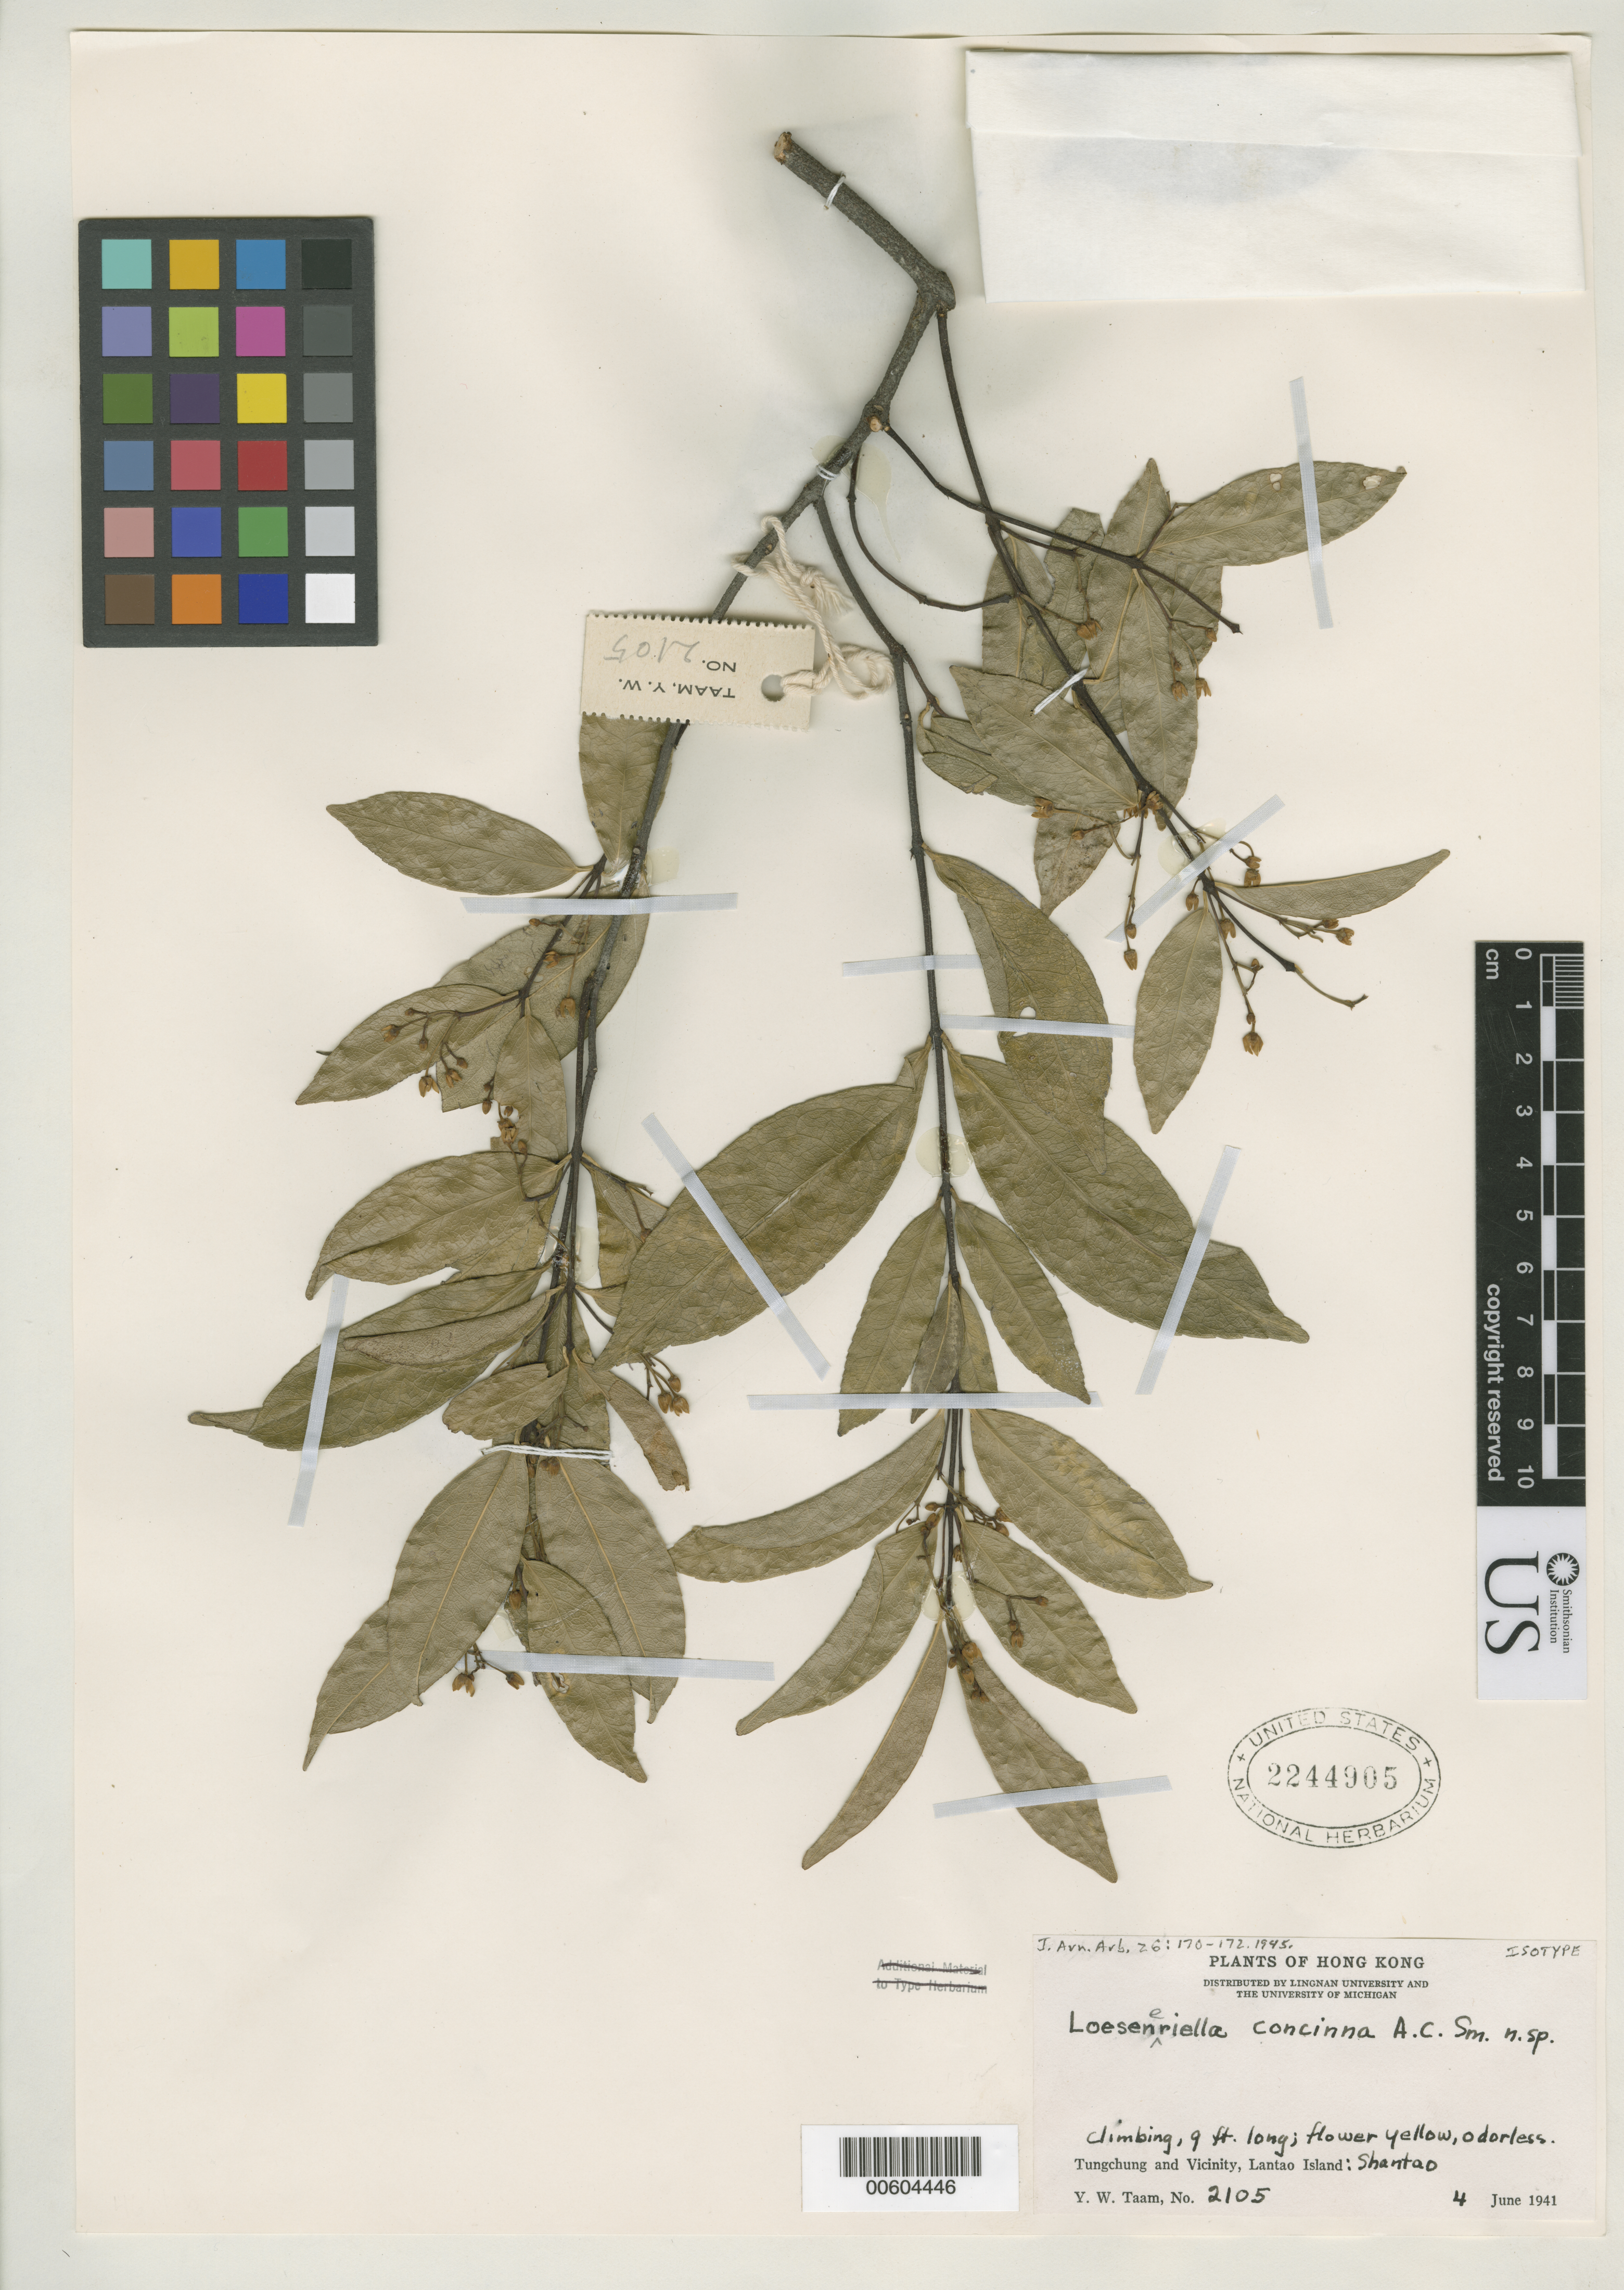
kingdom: Plantae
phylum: Tracheophyta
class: Magnoliopsida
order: Celastrales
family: Celastraceae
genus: Loeseneriella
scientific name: Loeseneriella concinna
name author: A.C. Sm.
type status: Isotype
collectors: Y. W. Taam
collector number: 2105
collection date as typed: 04 Jun 1941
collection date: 1941-06-04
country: China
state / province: Hong Kong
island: Lantao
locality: Tungchung and vicinity, Lantao Island: Shantao.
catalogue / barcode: US 2244905